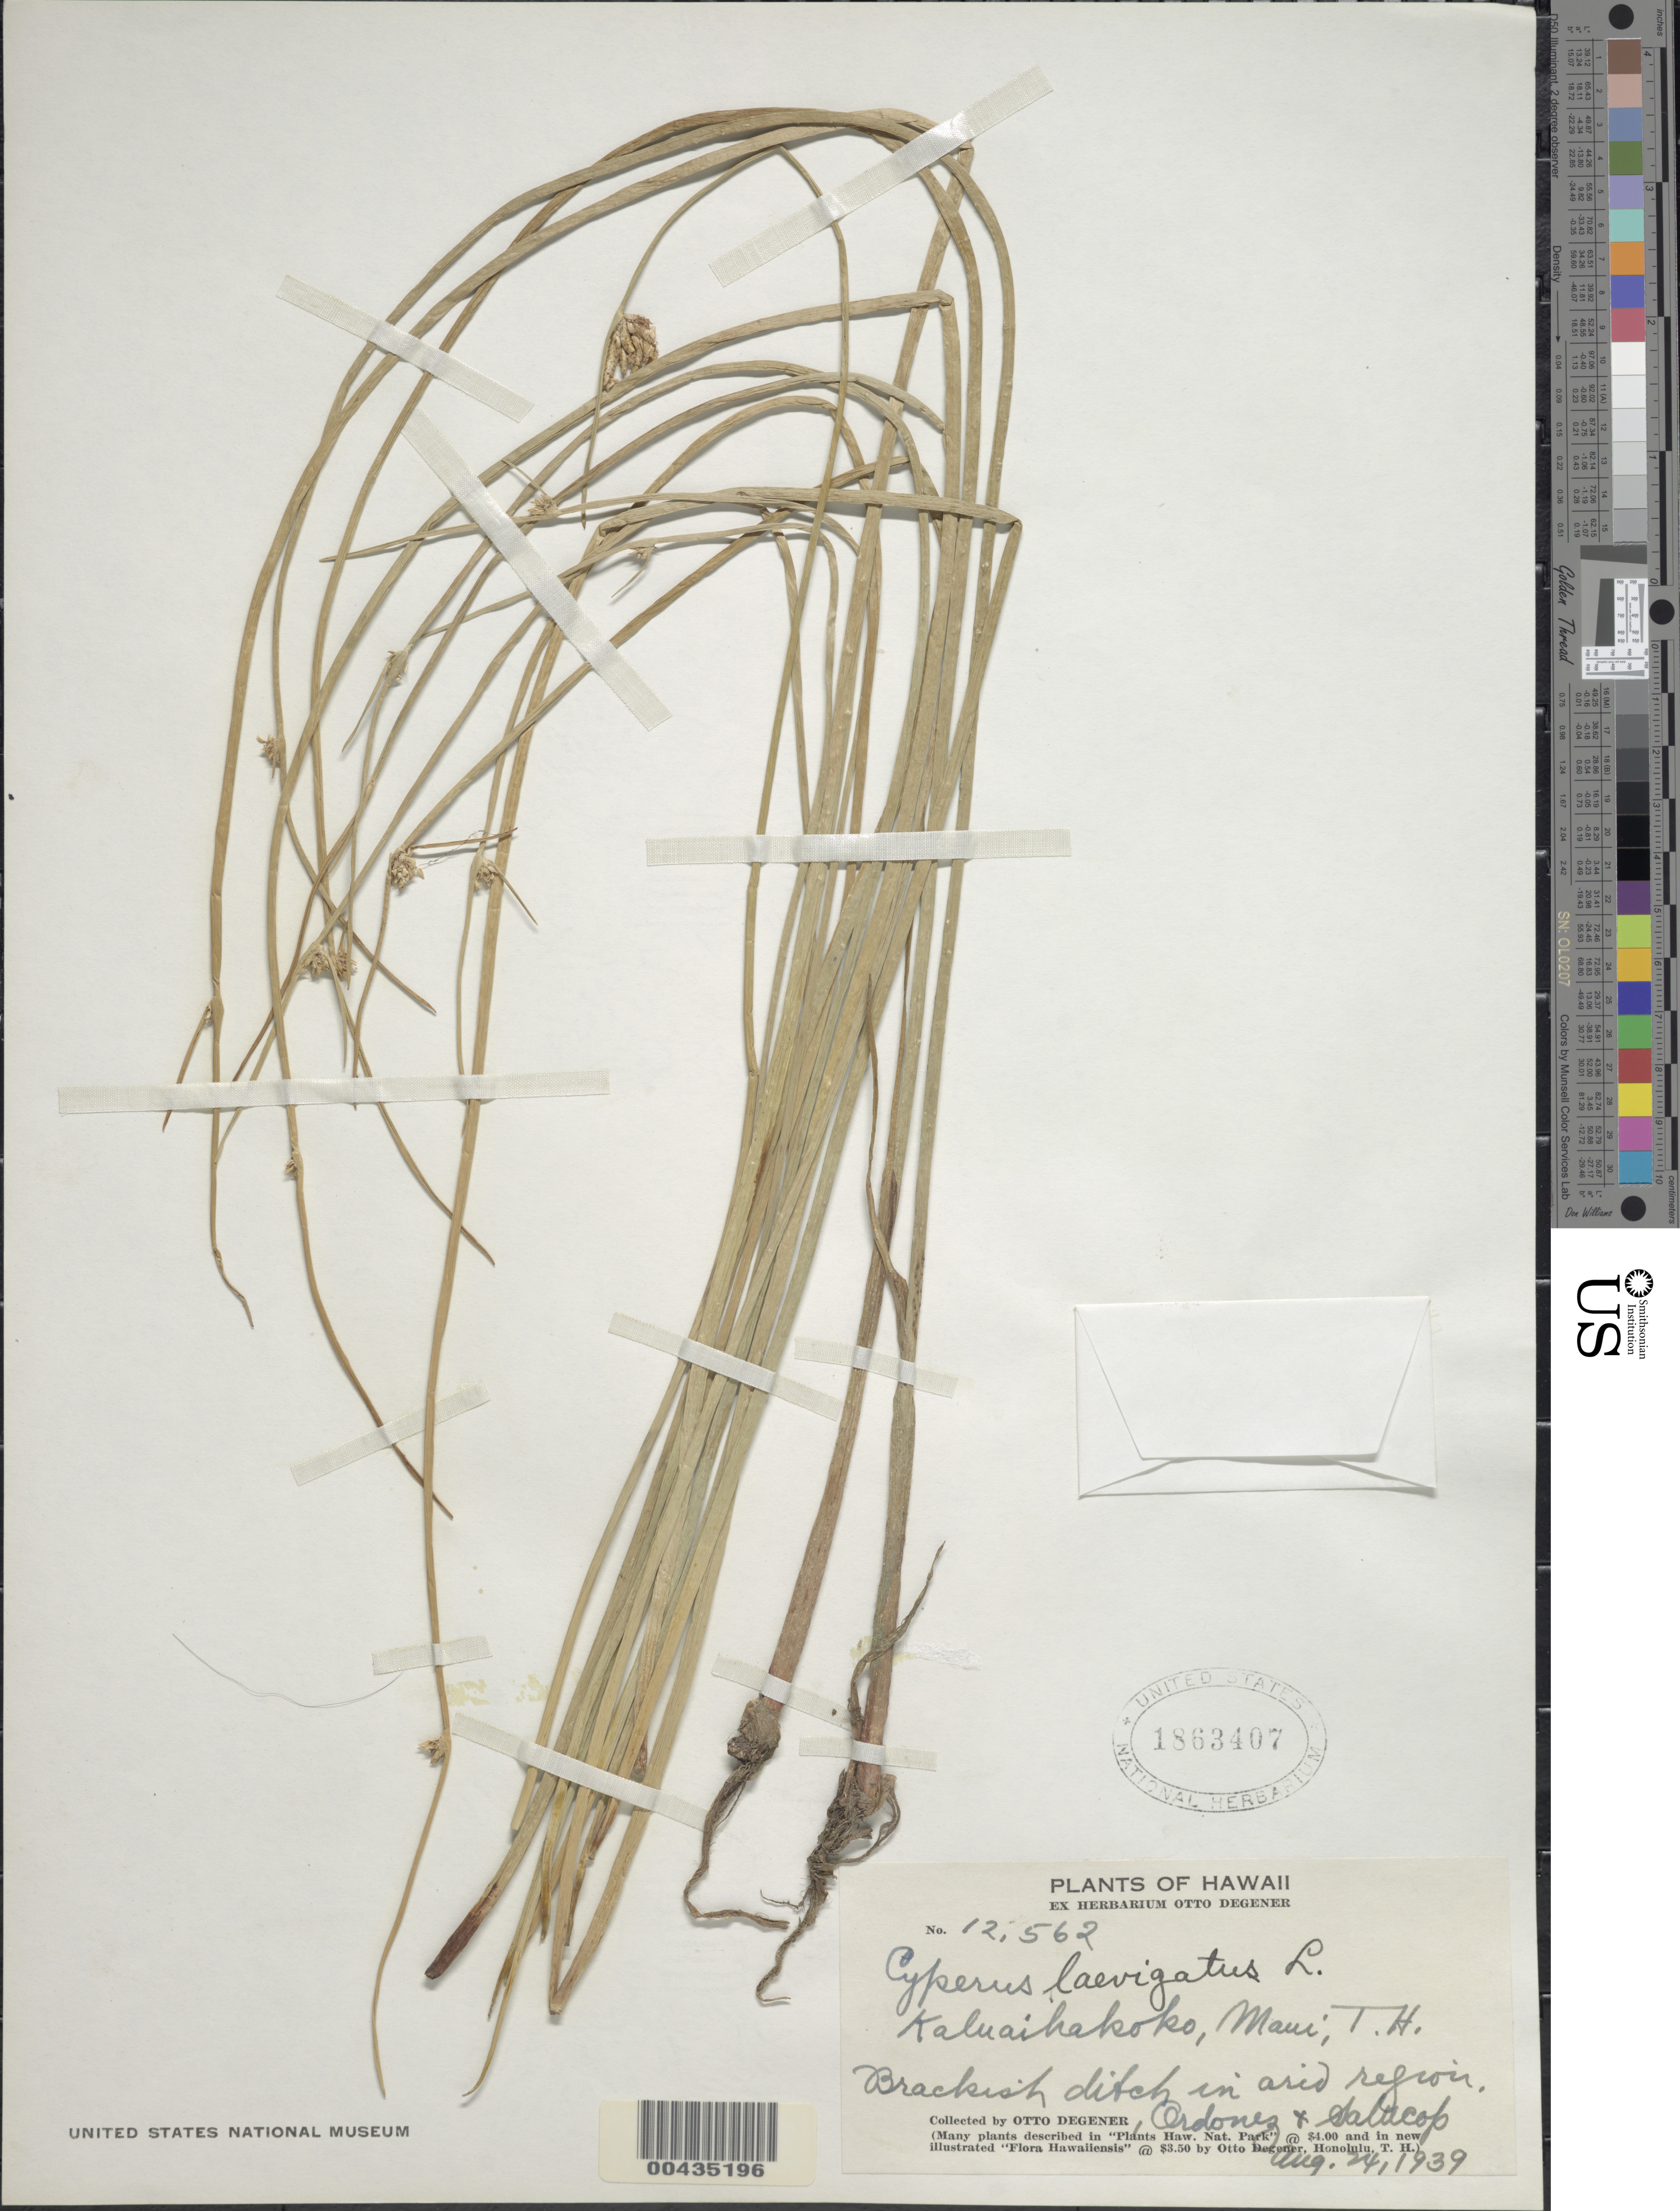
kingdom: Plantae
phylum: Tracheophyta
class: Liliopsida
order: Poales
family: Cyperaceae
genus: Cyperus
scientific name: Cyperus laevigatus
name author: L.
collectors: O. Degener, Ordonez & -- Salucop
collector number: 12562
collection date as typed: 24 Aug 1939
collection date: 1939-08-24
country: United States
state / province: Hawaii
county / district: Maui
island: Maui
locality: Kaluaihakoko, Maui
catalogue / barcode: US 1863407